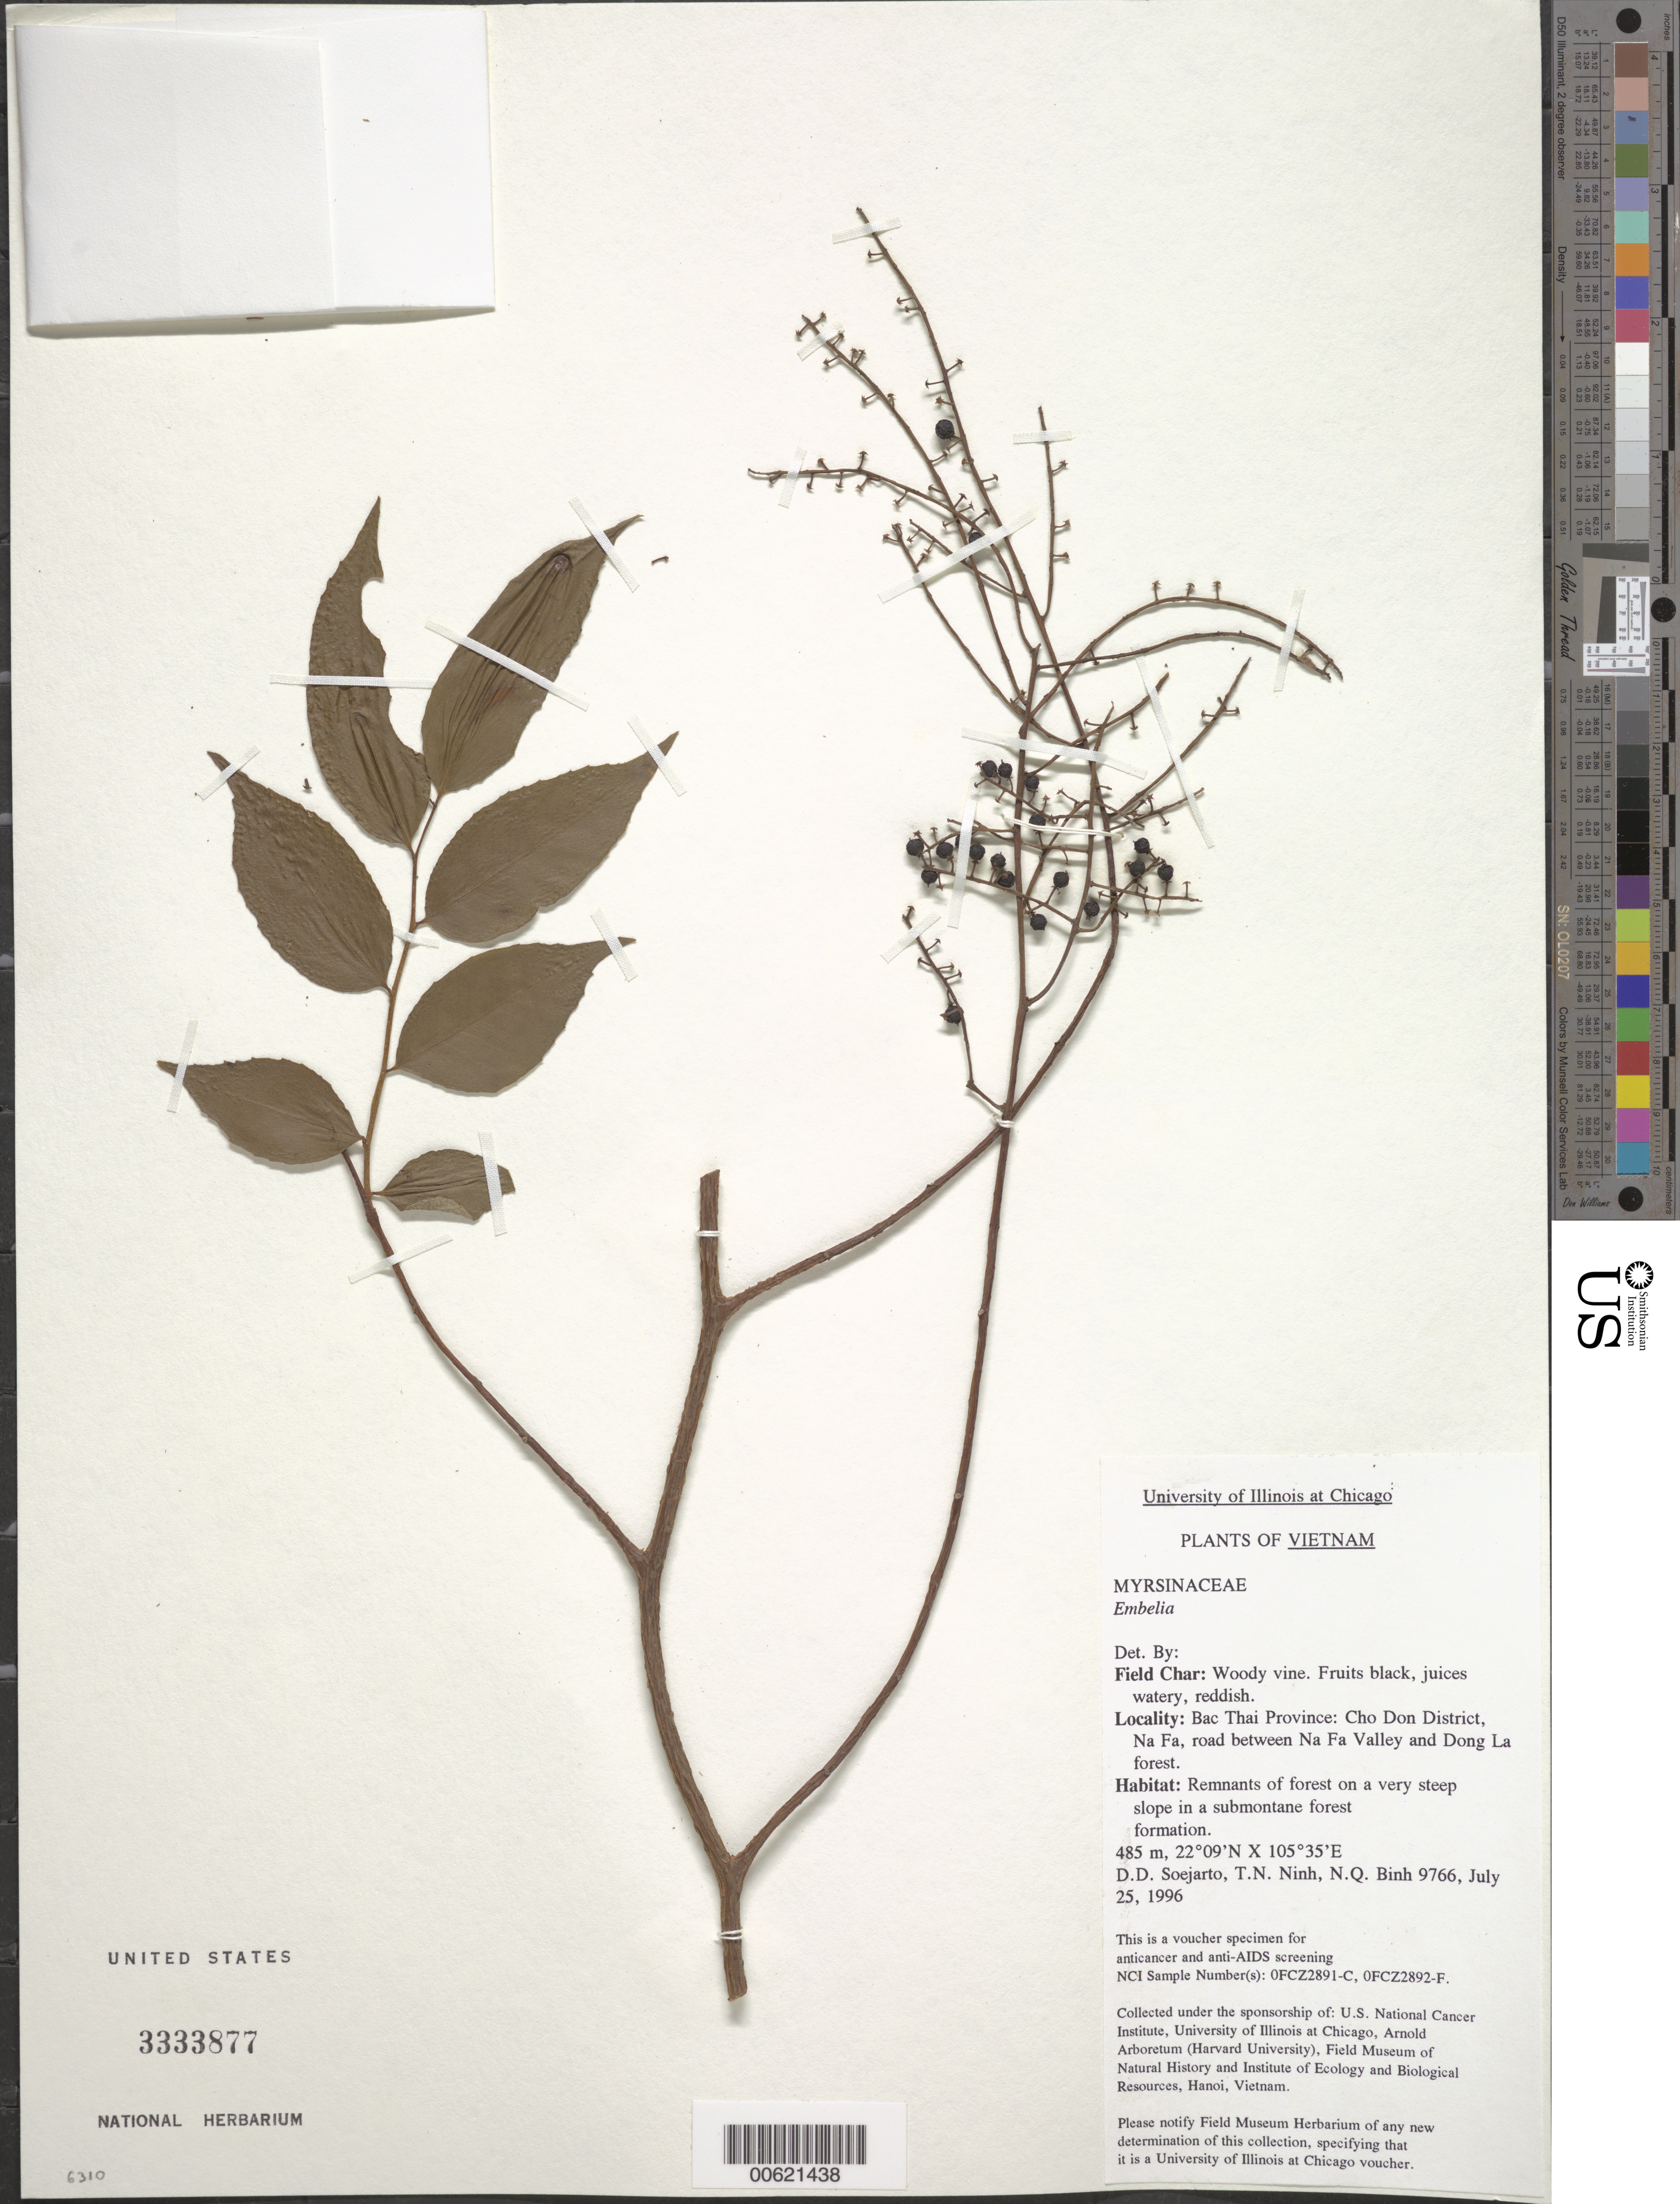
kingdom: Plantae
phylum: Tracheophyta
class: Magnoliopsida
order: Ericales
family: Primulaceae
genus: Embelia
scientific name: Embelia sp.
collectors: T. N. Ninh & N. Binh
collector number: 9766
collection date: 1996-07-25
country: Vietnam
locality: Bac Thai Province: Cho Don District, Na Fa, road between Na Fa Valley and Dong La forest.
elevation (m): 485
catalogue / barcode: US 3333877